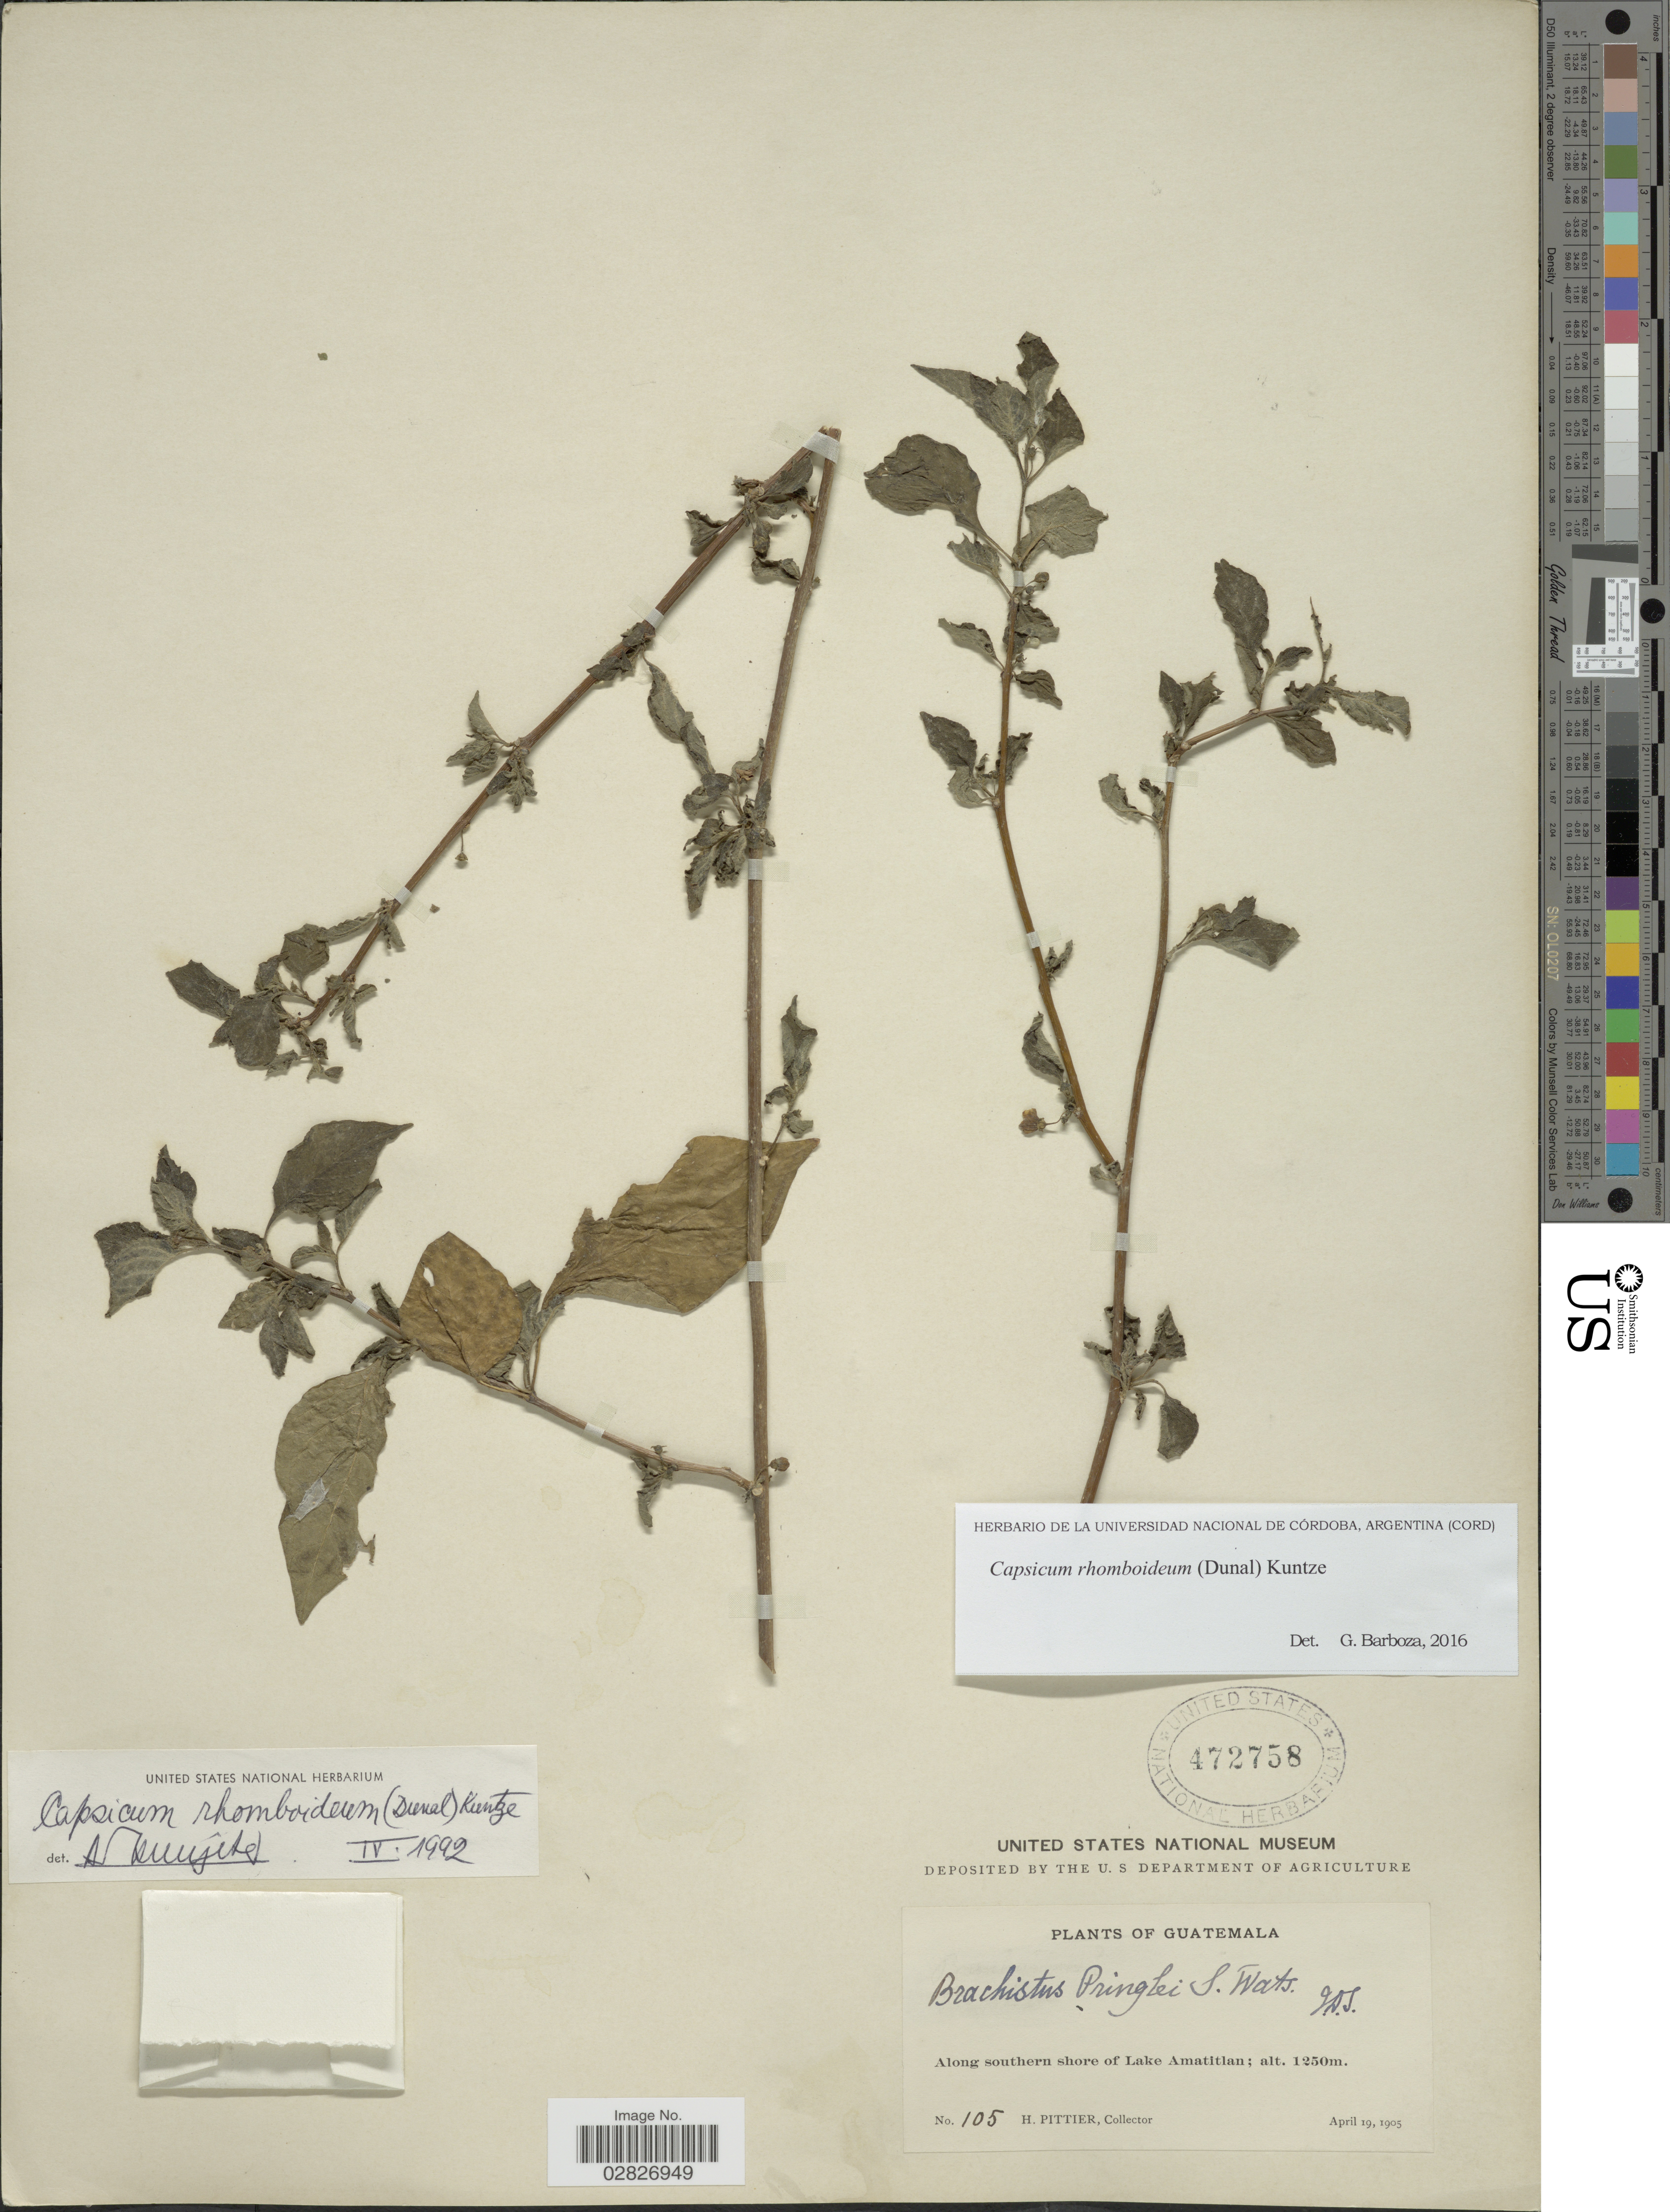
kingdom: Plantae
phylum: Tracheophyta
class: Magnoliopsida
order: Solanales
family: Solanaceae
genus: Capsicum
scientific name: Capsicum rhomboideum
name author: (Humb. & Bonpl. ex Dunal) Kuntze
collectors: H. F. Pittier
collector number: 105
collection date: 1905-04-19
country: Guatemala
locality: Along southern shore of Lake Amatitlan.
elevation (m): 1250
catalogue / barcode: US 472758